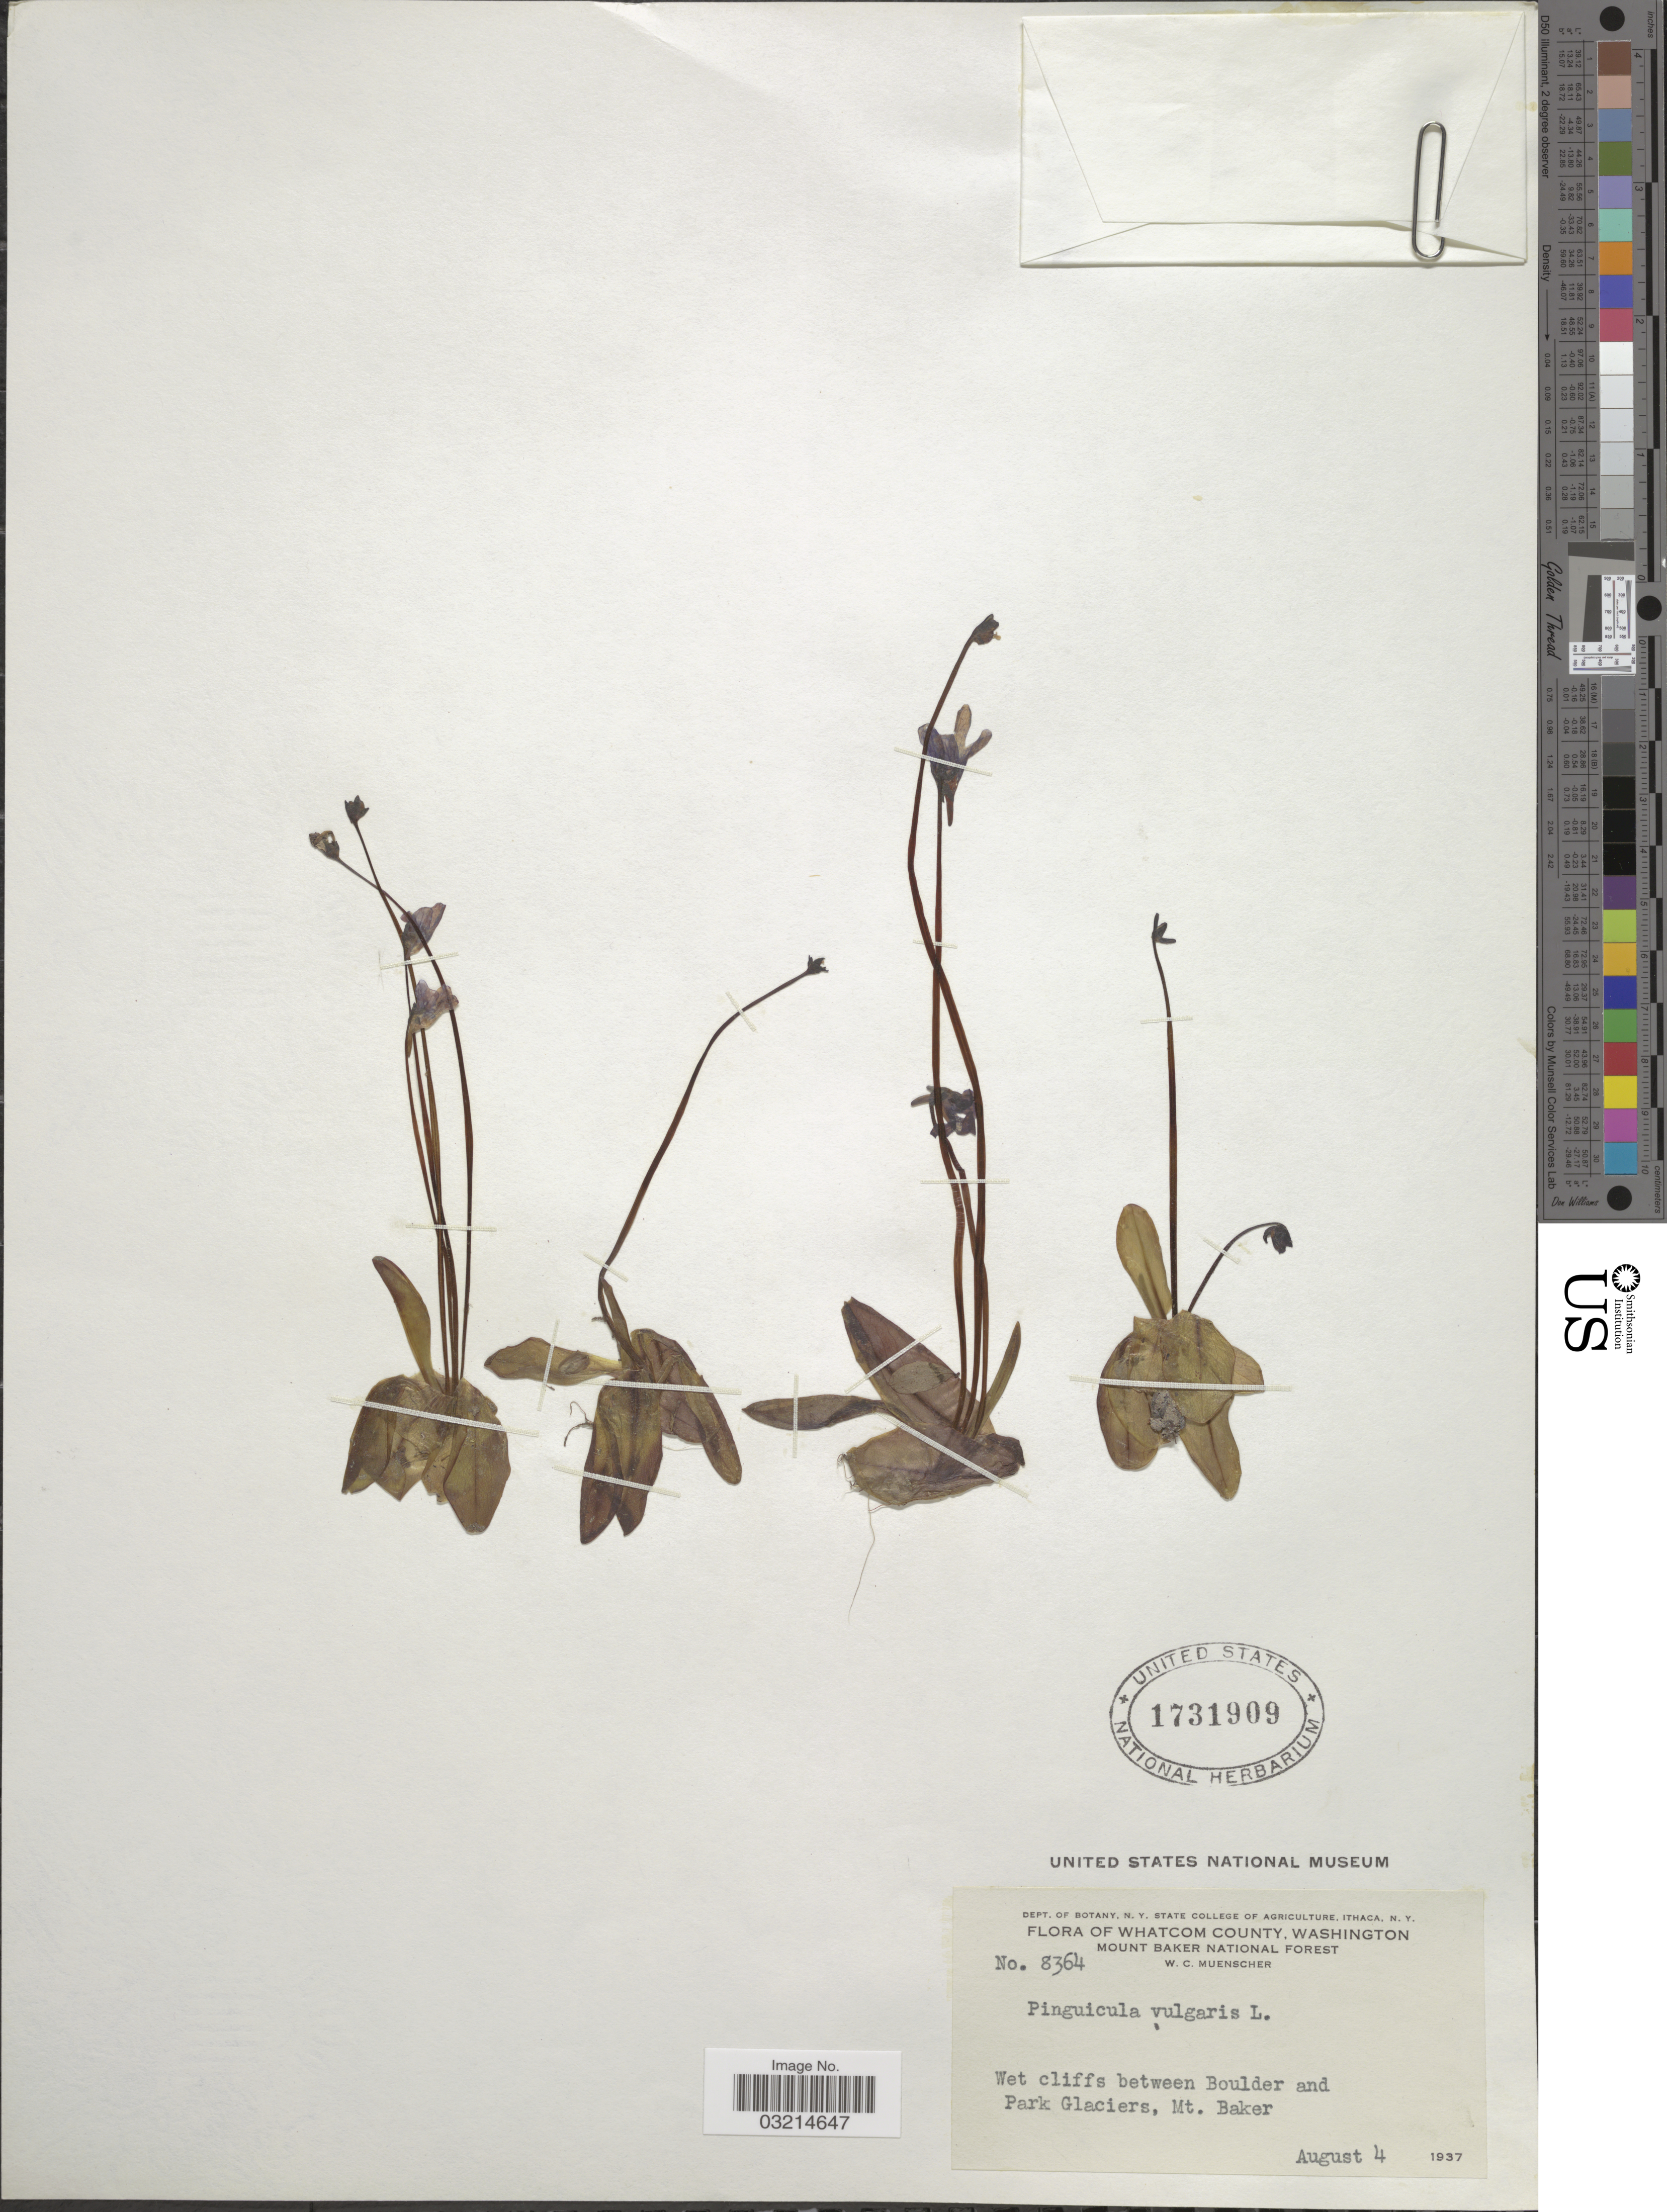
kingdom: Plantae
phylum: Tracheophyta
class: Magnoliopsida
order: Lamiales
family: Lentibulariaceae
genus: Pinguicula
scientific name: Pinguicula vulgaris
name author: L.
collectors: W. Muenscher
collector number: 8364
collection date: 1937-08-04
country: United States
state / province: Washington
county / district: Whatcom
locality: Whatcom County, Mount Baker National Forest, Wet cliffs between Boulder and Park Glaciers, Mt. Baker.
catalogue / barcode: US 1731909